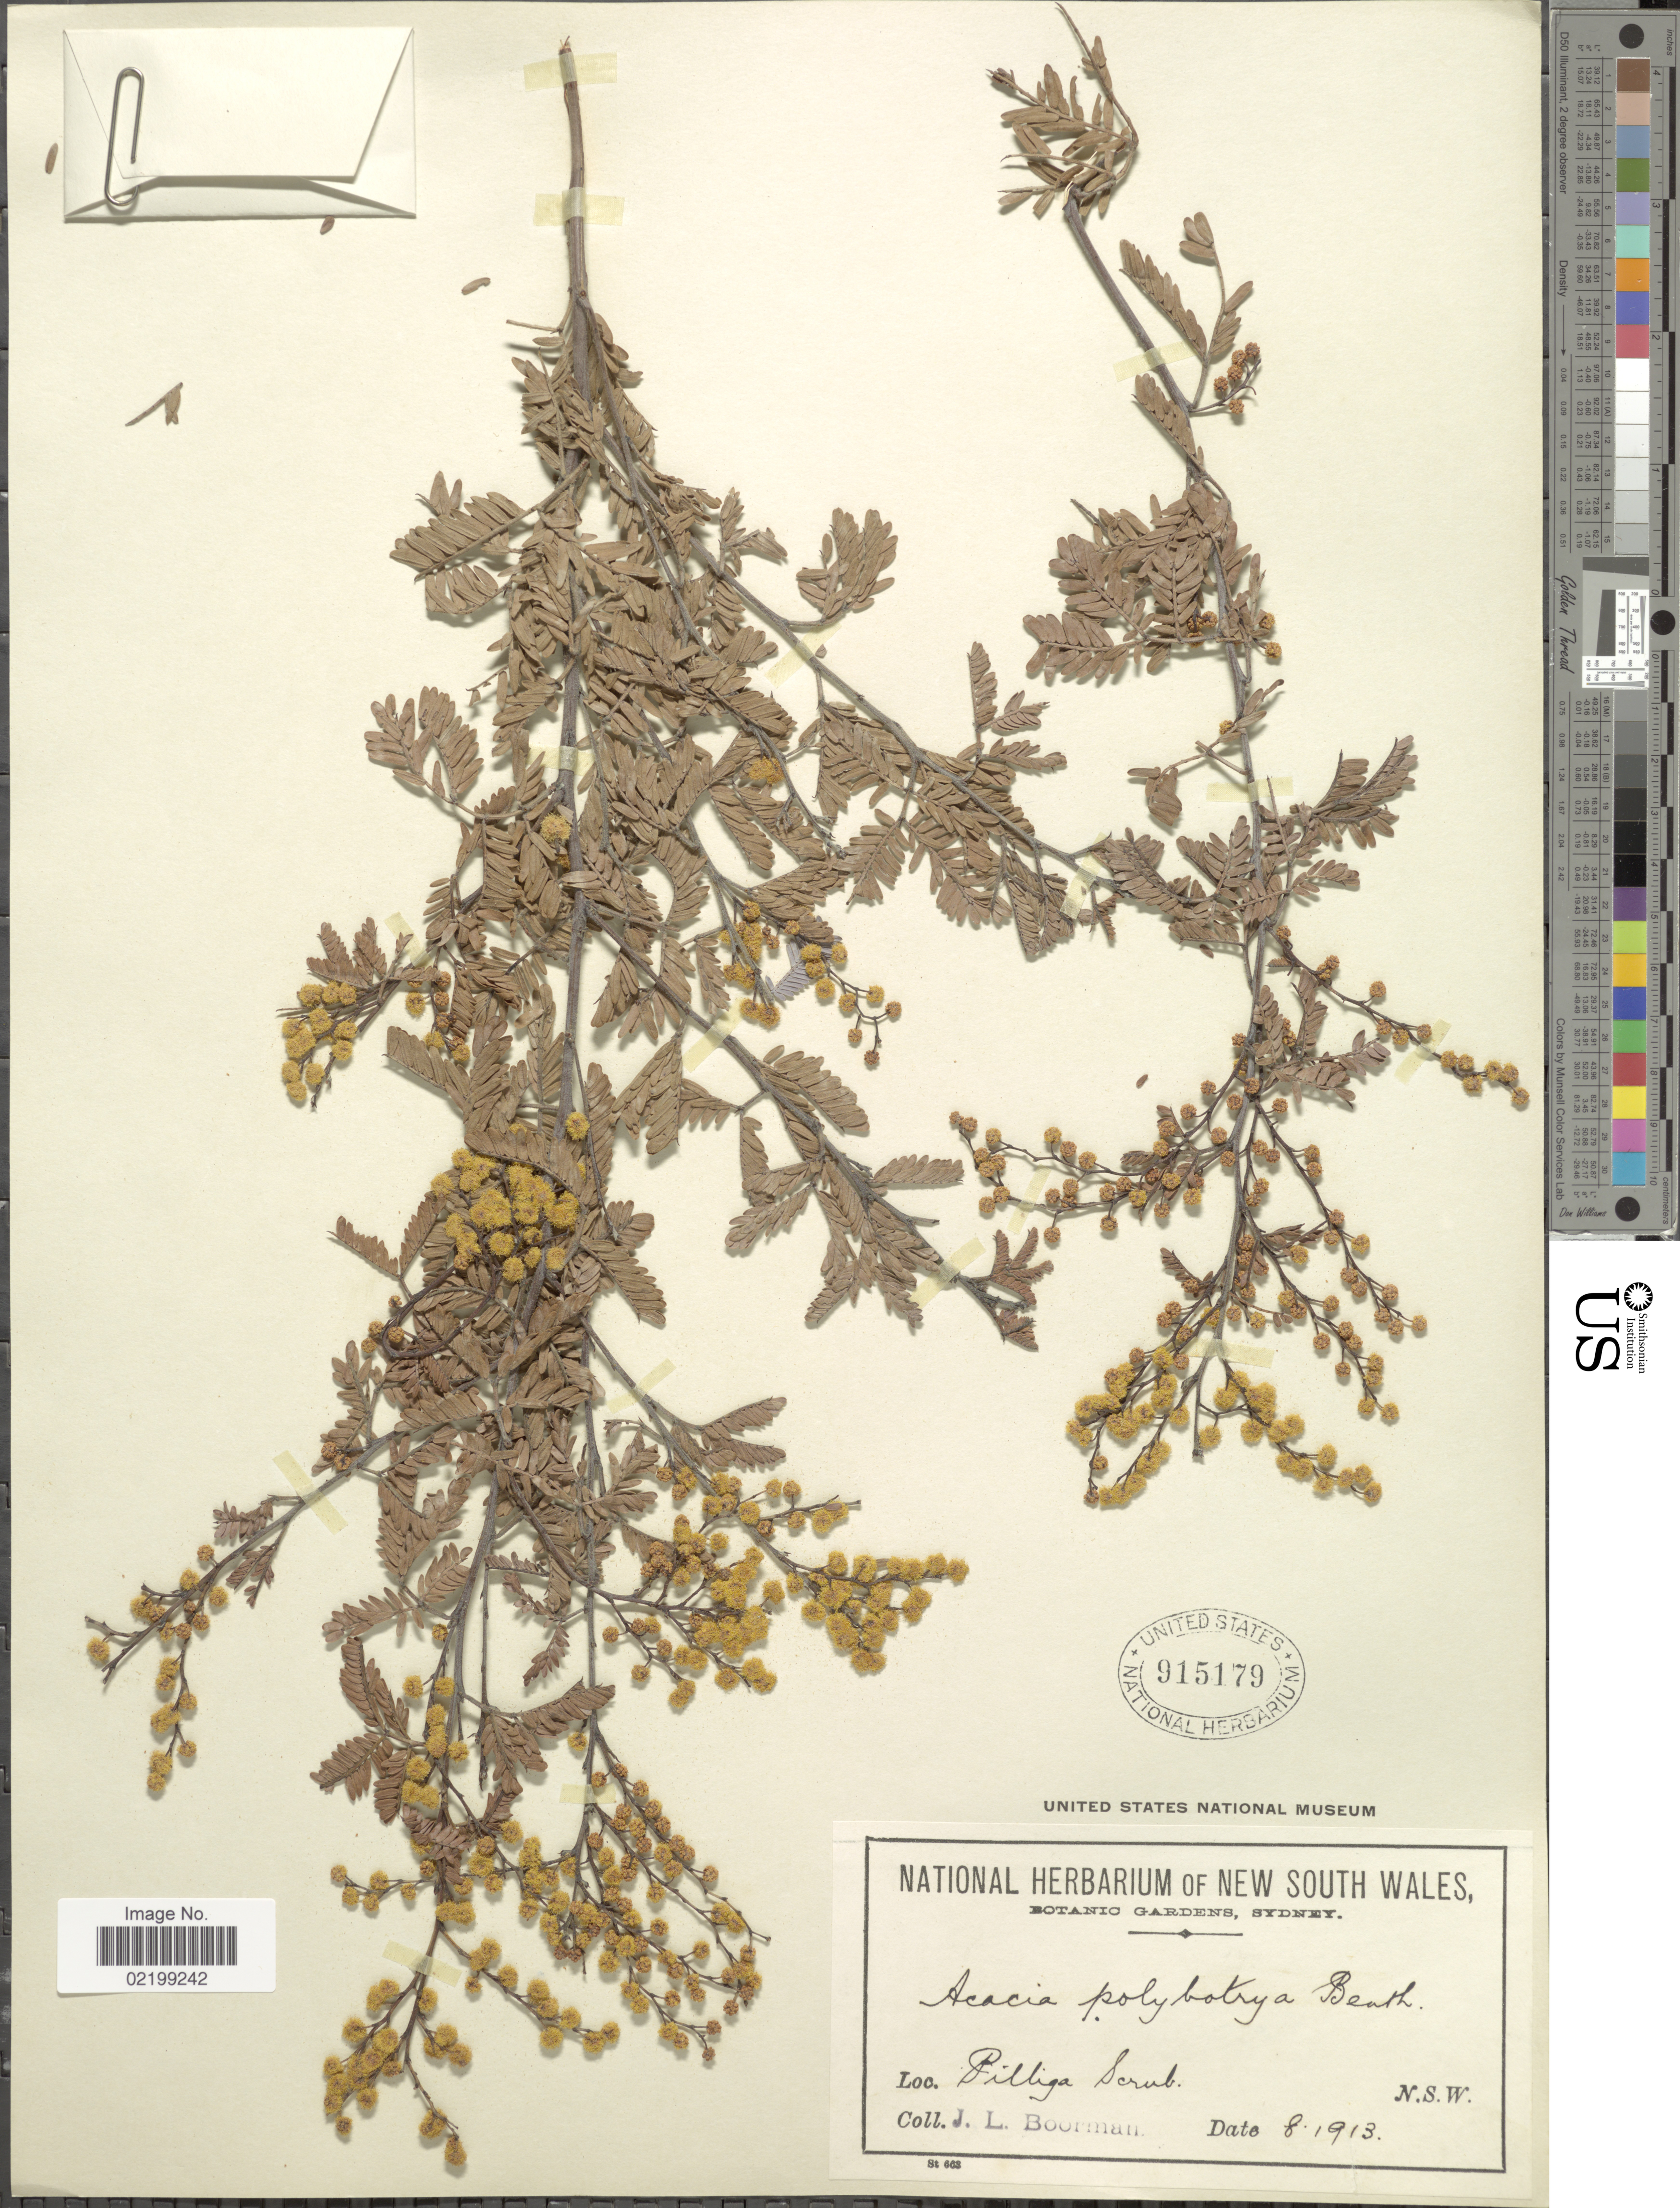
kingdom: Plantae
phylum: Tracheophyta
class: Magnoliopsida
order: Fabales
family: Fabaceae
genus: Acacia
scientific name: Acacia polybotrya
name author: Benth.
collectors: J. Boorman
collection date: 1913-08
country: Australia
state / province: New South Wales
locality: Pillaga Scrub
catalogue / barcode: US 915179